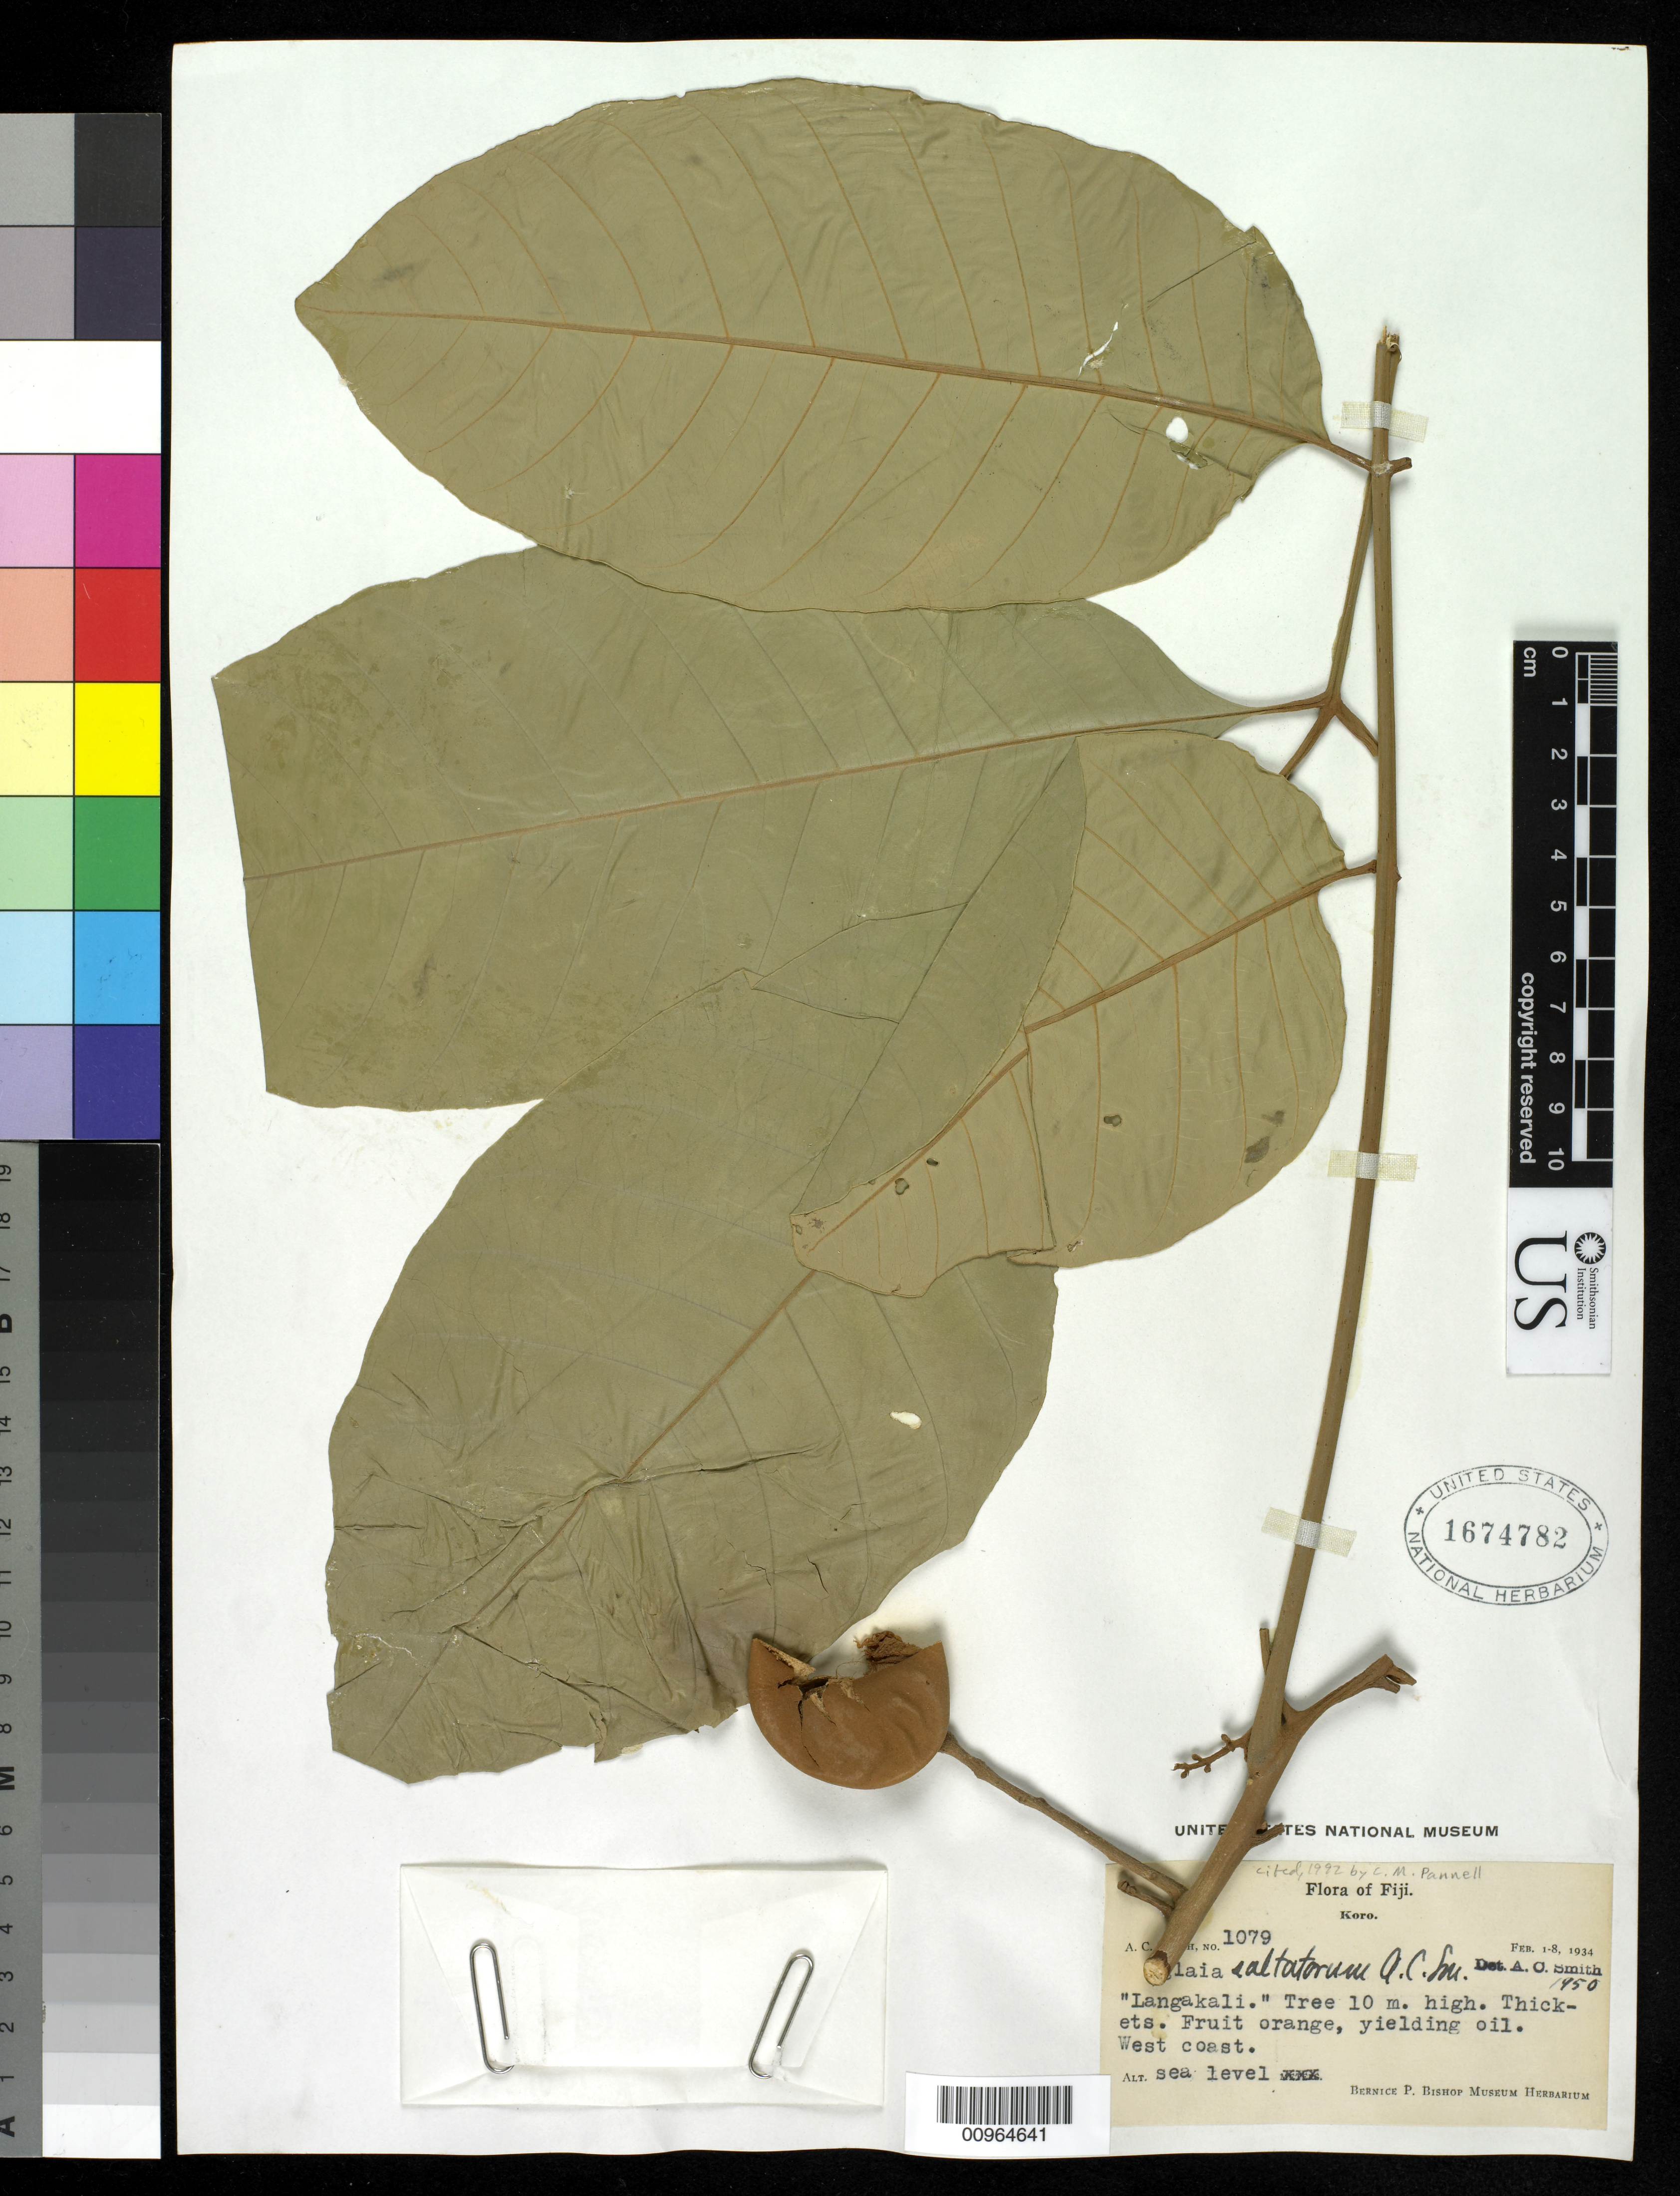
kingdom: Plantae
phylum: Tracheophyta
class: Magnoliopsida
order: Sapindales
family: Meliaceae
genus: Aglaia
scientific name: Aglaia saltatorum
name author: A.C. Sm.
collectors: C. A. Smith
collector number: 1079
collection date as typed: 01 Feb 1934 to 08 Feb 1934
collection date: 1934-02-01/1934-02-08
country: Fiji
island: Koro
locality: West coast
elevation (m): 0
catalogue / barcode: US 1674782